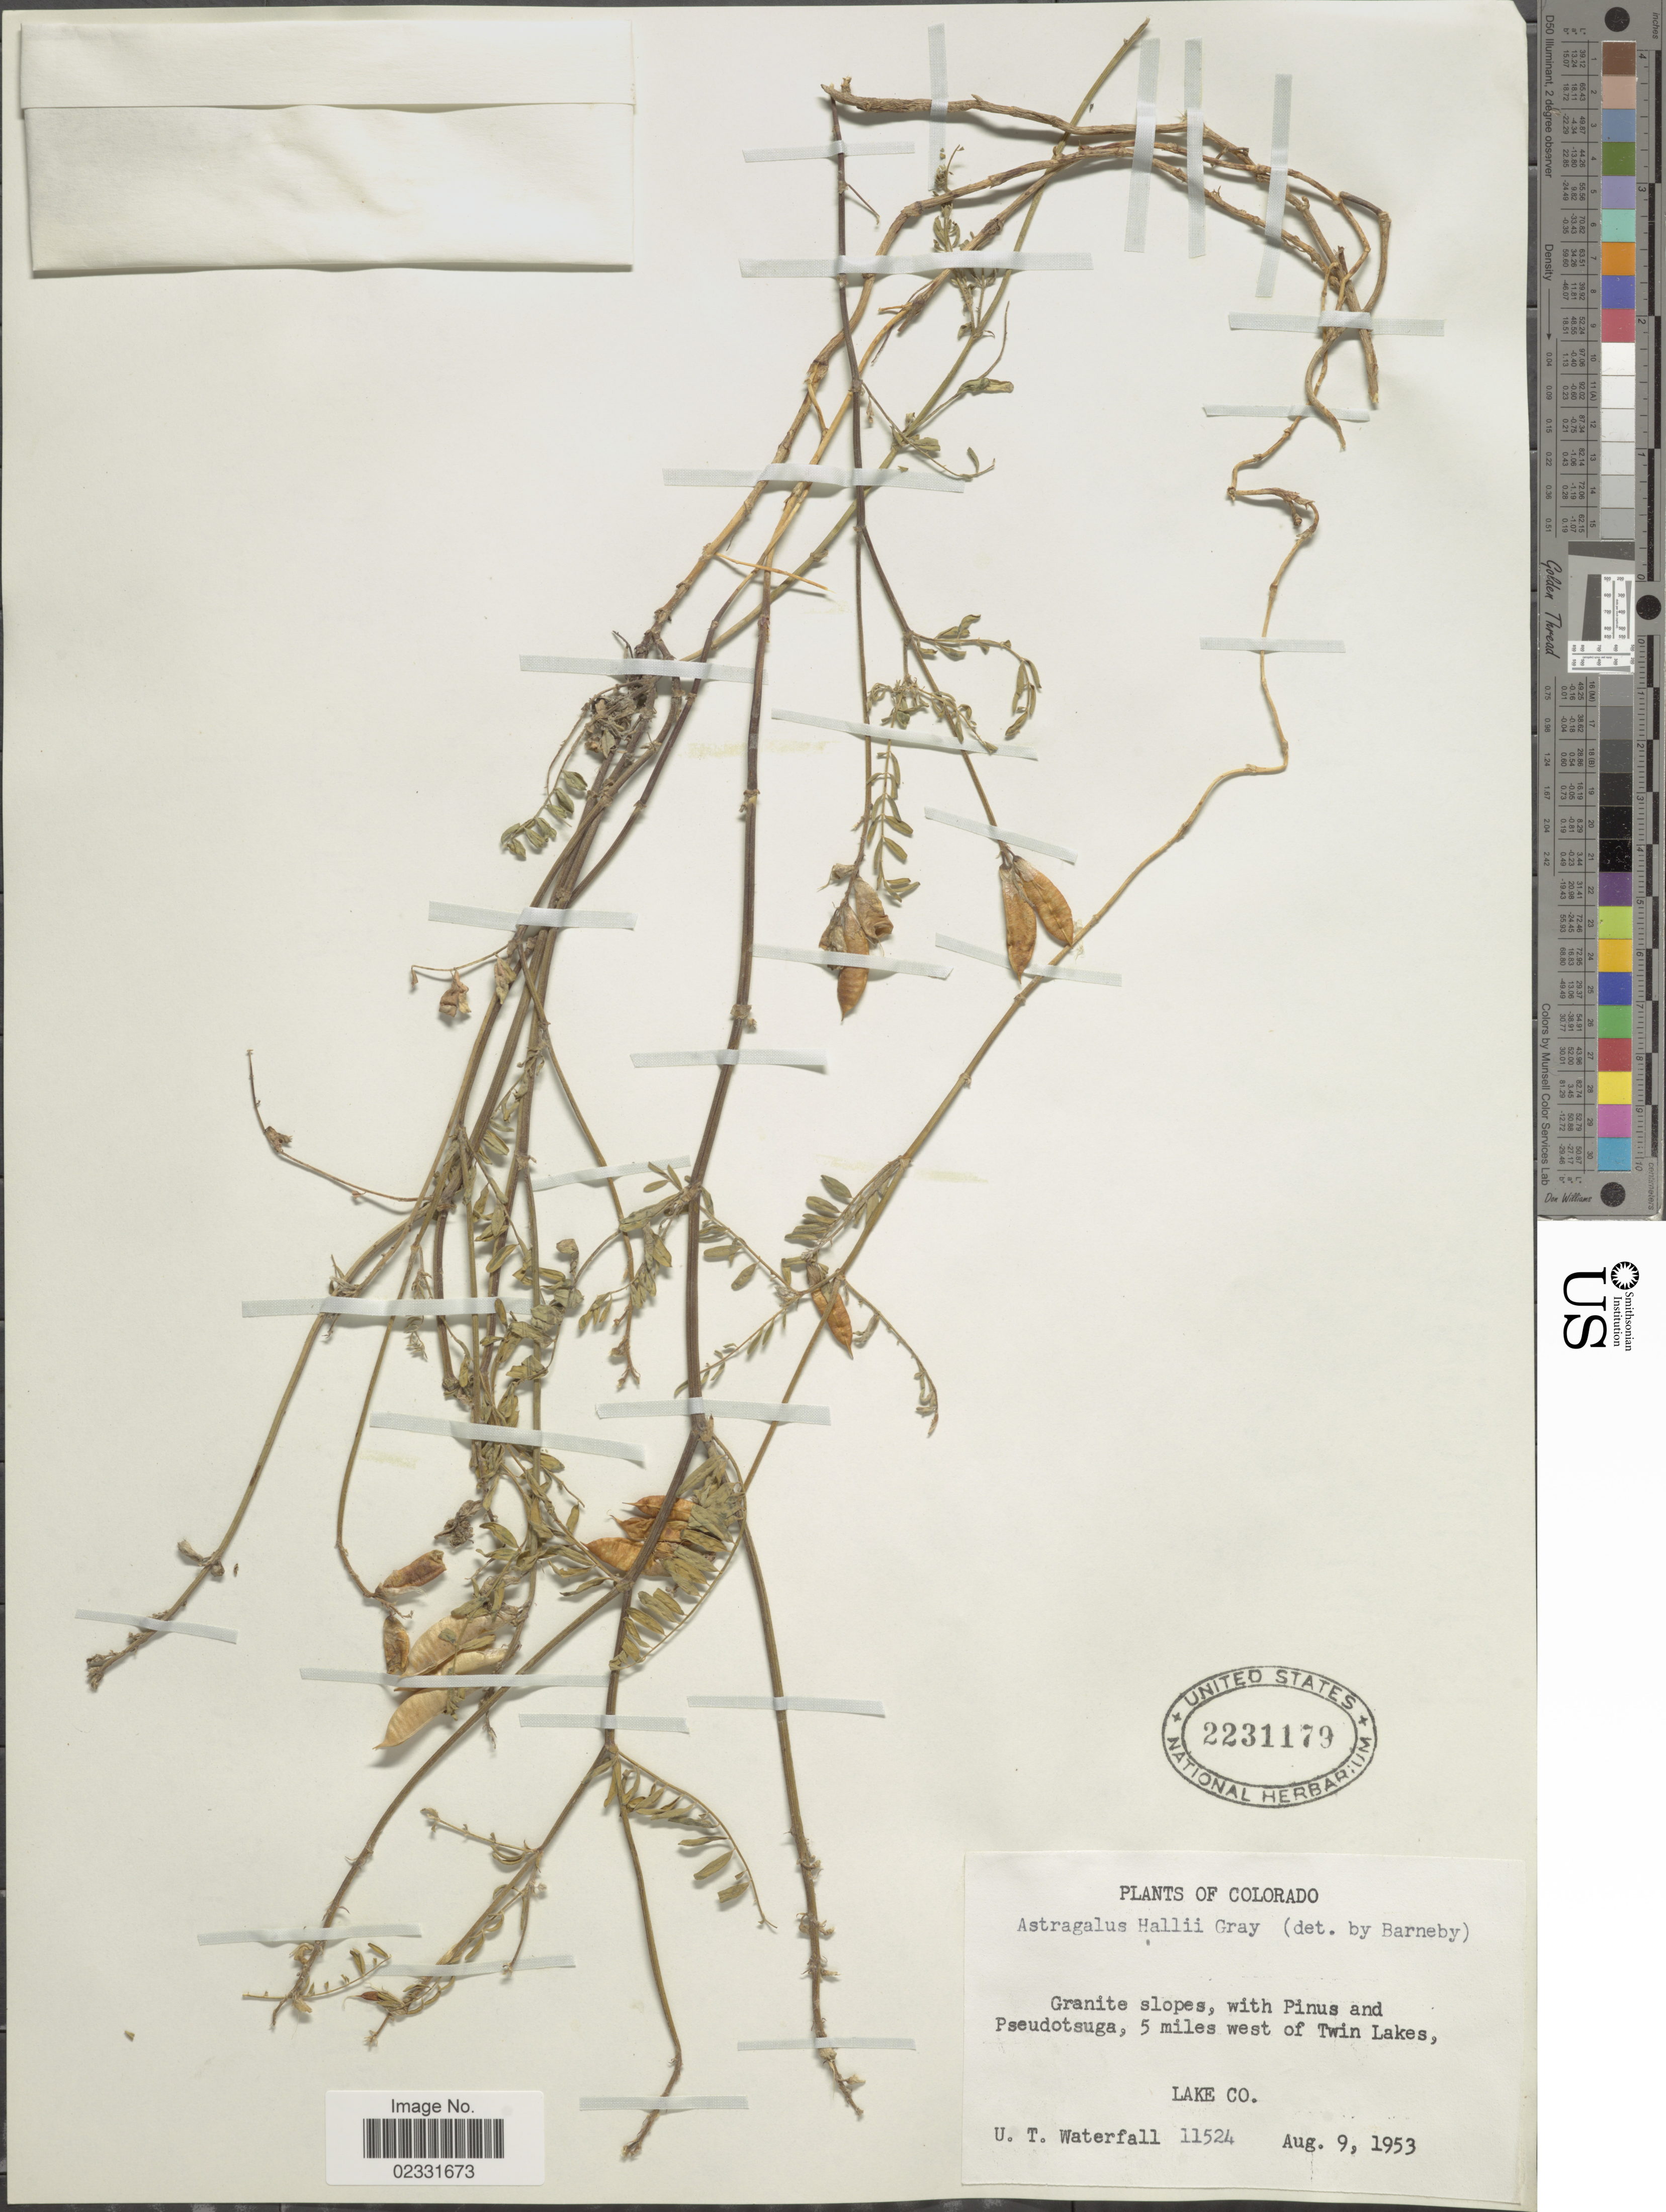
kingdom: Plantae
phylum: Tracheophyta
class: Magnoliopsida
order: Fabales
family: Fabaceae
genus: Astragalus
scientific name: Astragalus hallii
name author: A. Gray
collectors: U. T. Waterfall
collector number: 11524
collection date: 1953-08-09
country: United States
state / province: Colorado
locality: Granite slope,5 miles west of twin Lakes, Lake Co.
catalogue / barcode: US 2231179